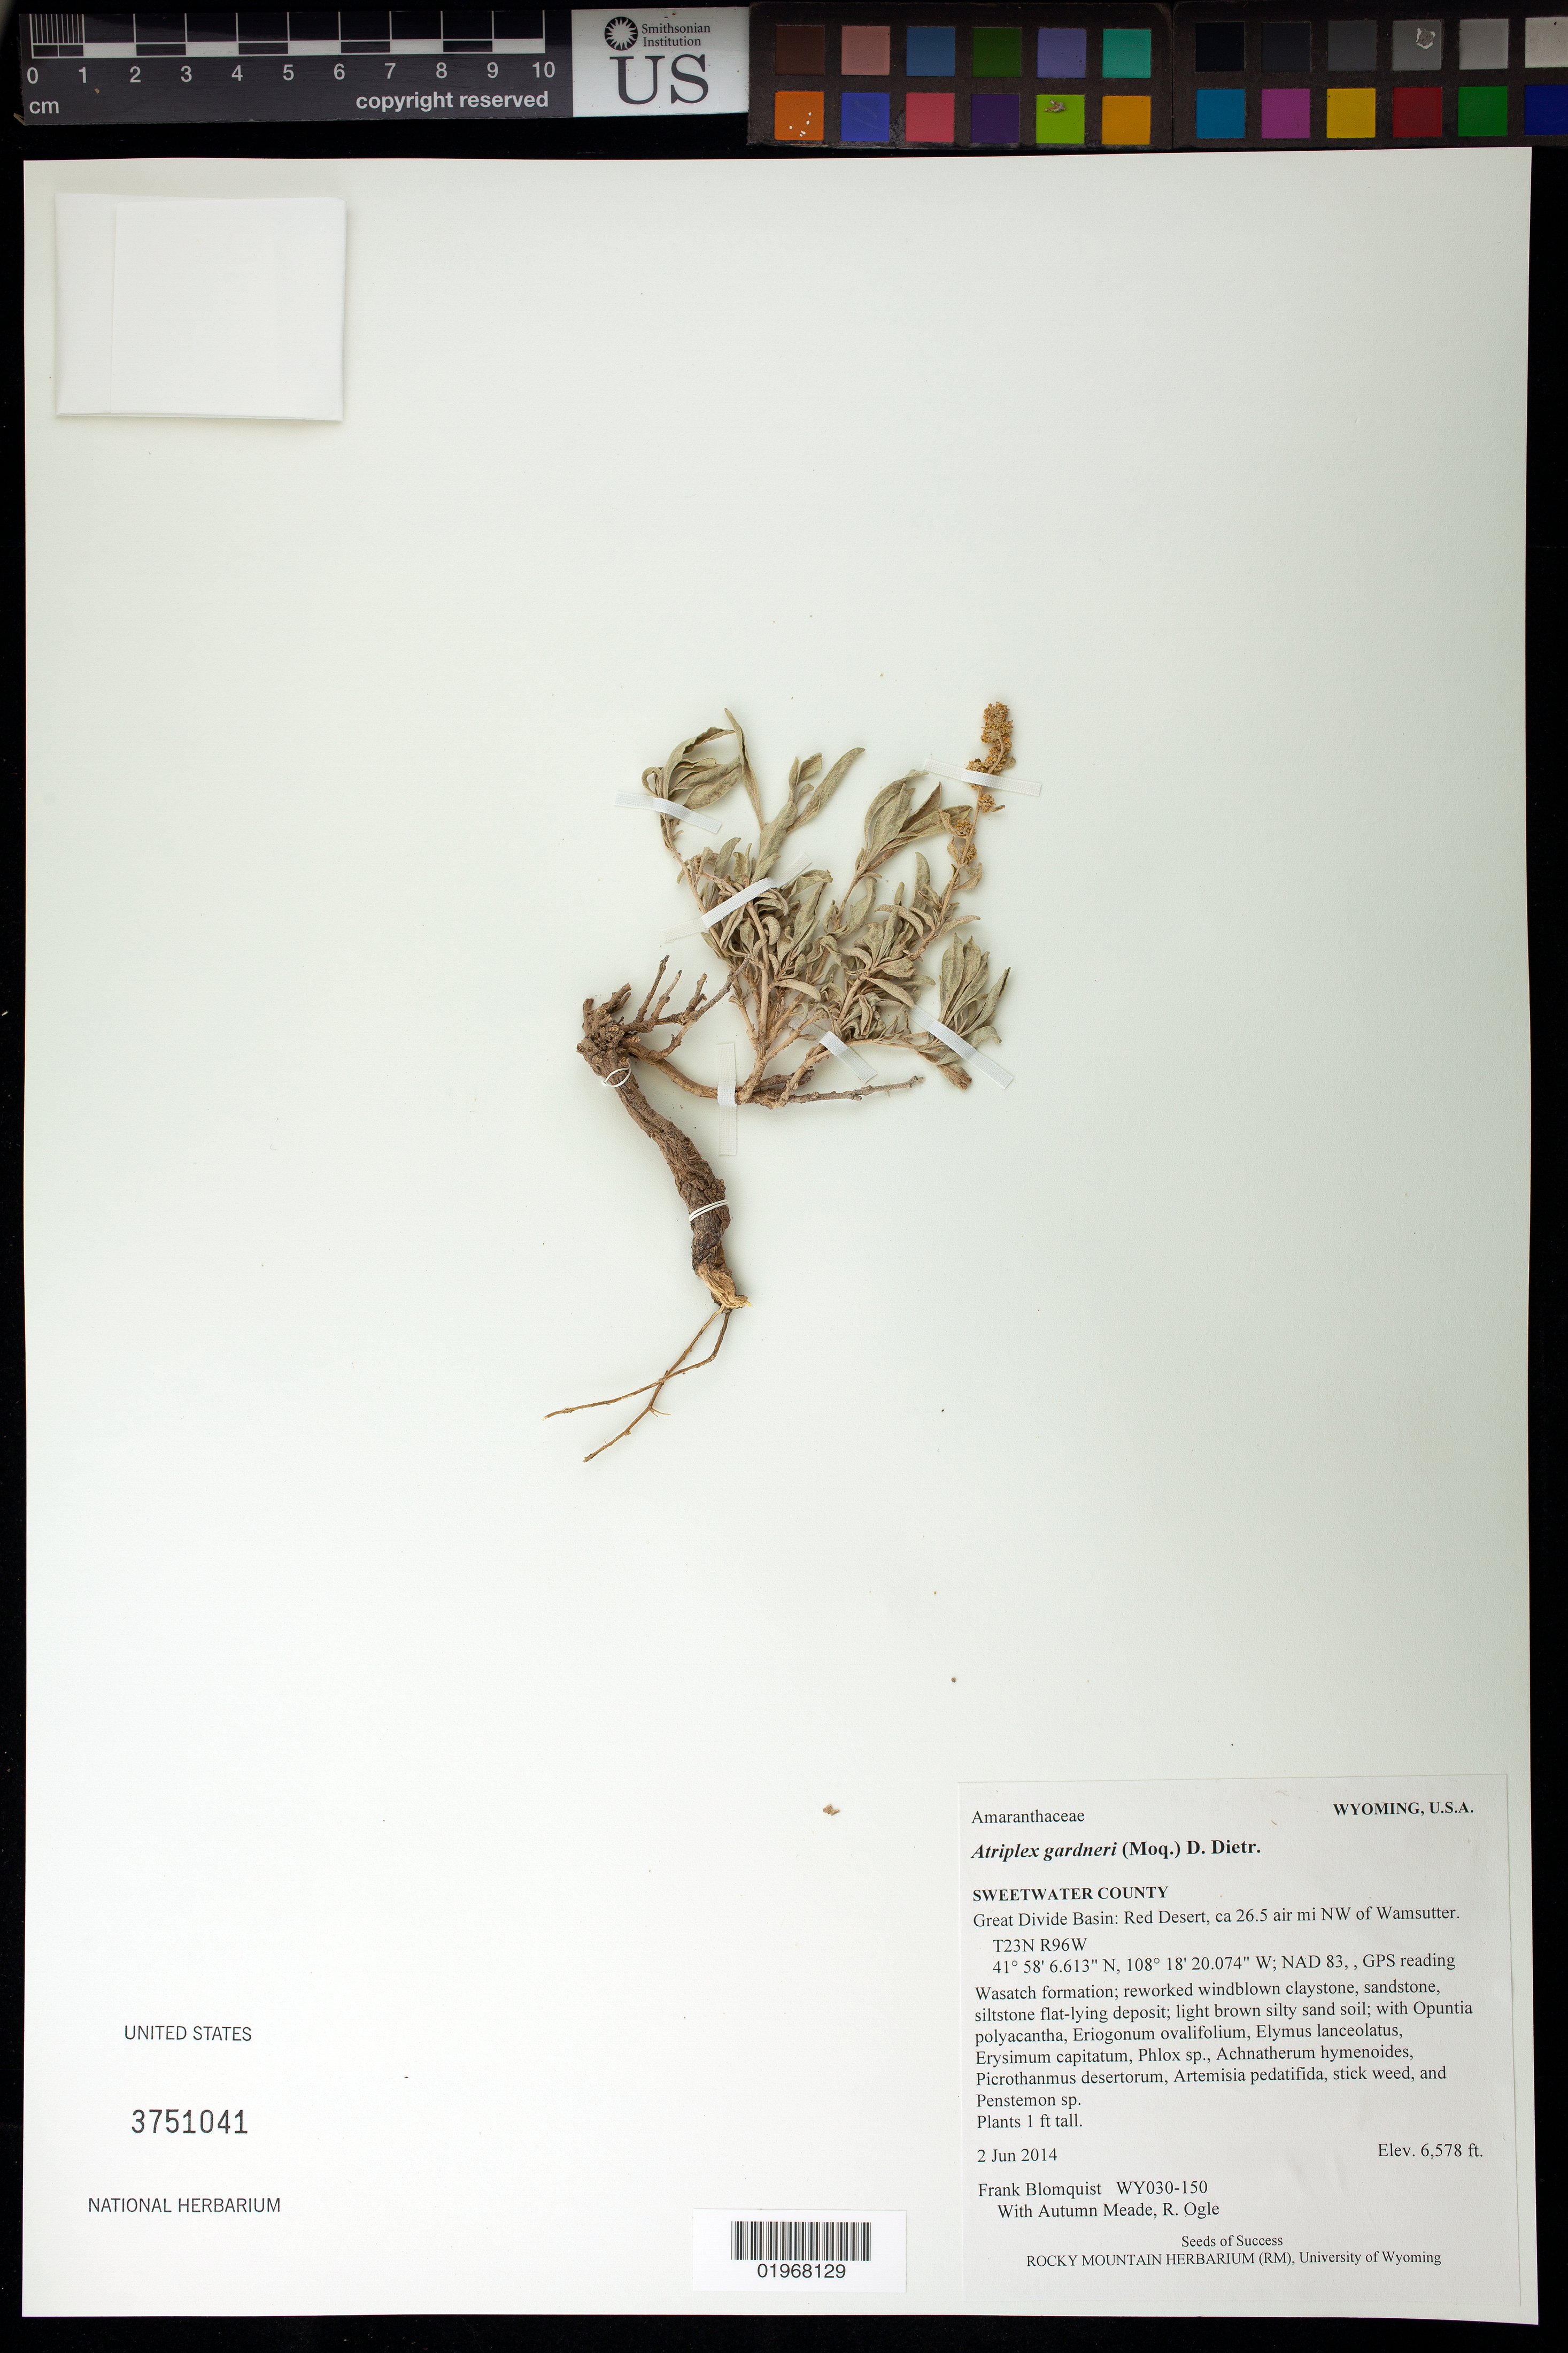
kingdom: Plantae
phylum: Tracheophyta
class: Magnoliopsida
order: Caryophyllales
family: Amaranthaceae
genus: Atriplex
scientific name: Atriplex gardneri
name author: (Moq.) D. Dietr.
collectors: F. Blomquist, A. Meade & R. Ogle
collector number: WY030-150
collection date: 2014-06-02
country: United States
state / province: Wyoming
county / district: Sweetwater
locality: Great Divide Basin: Red Desert, ca 26.5 air mi. NW of Wamsutter.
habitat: Reworked windblown claystone, sandstone, siltstone flat-lying deposit, light brown silty sand soil. With Phlox sp., Artemisia pedatifida, Penstemon sp, ect.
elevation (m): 2005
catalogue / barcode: US 3751041